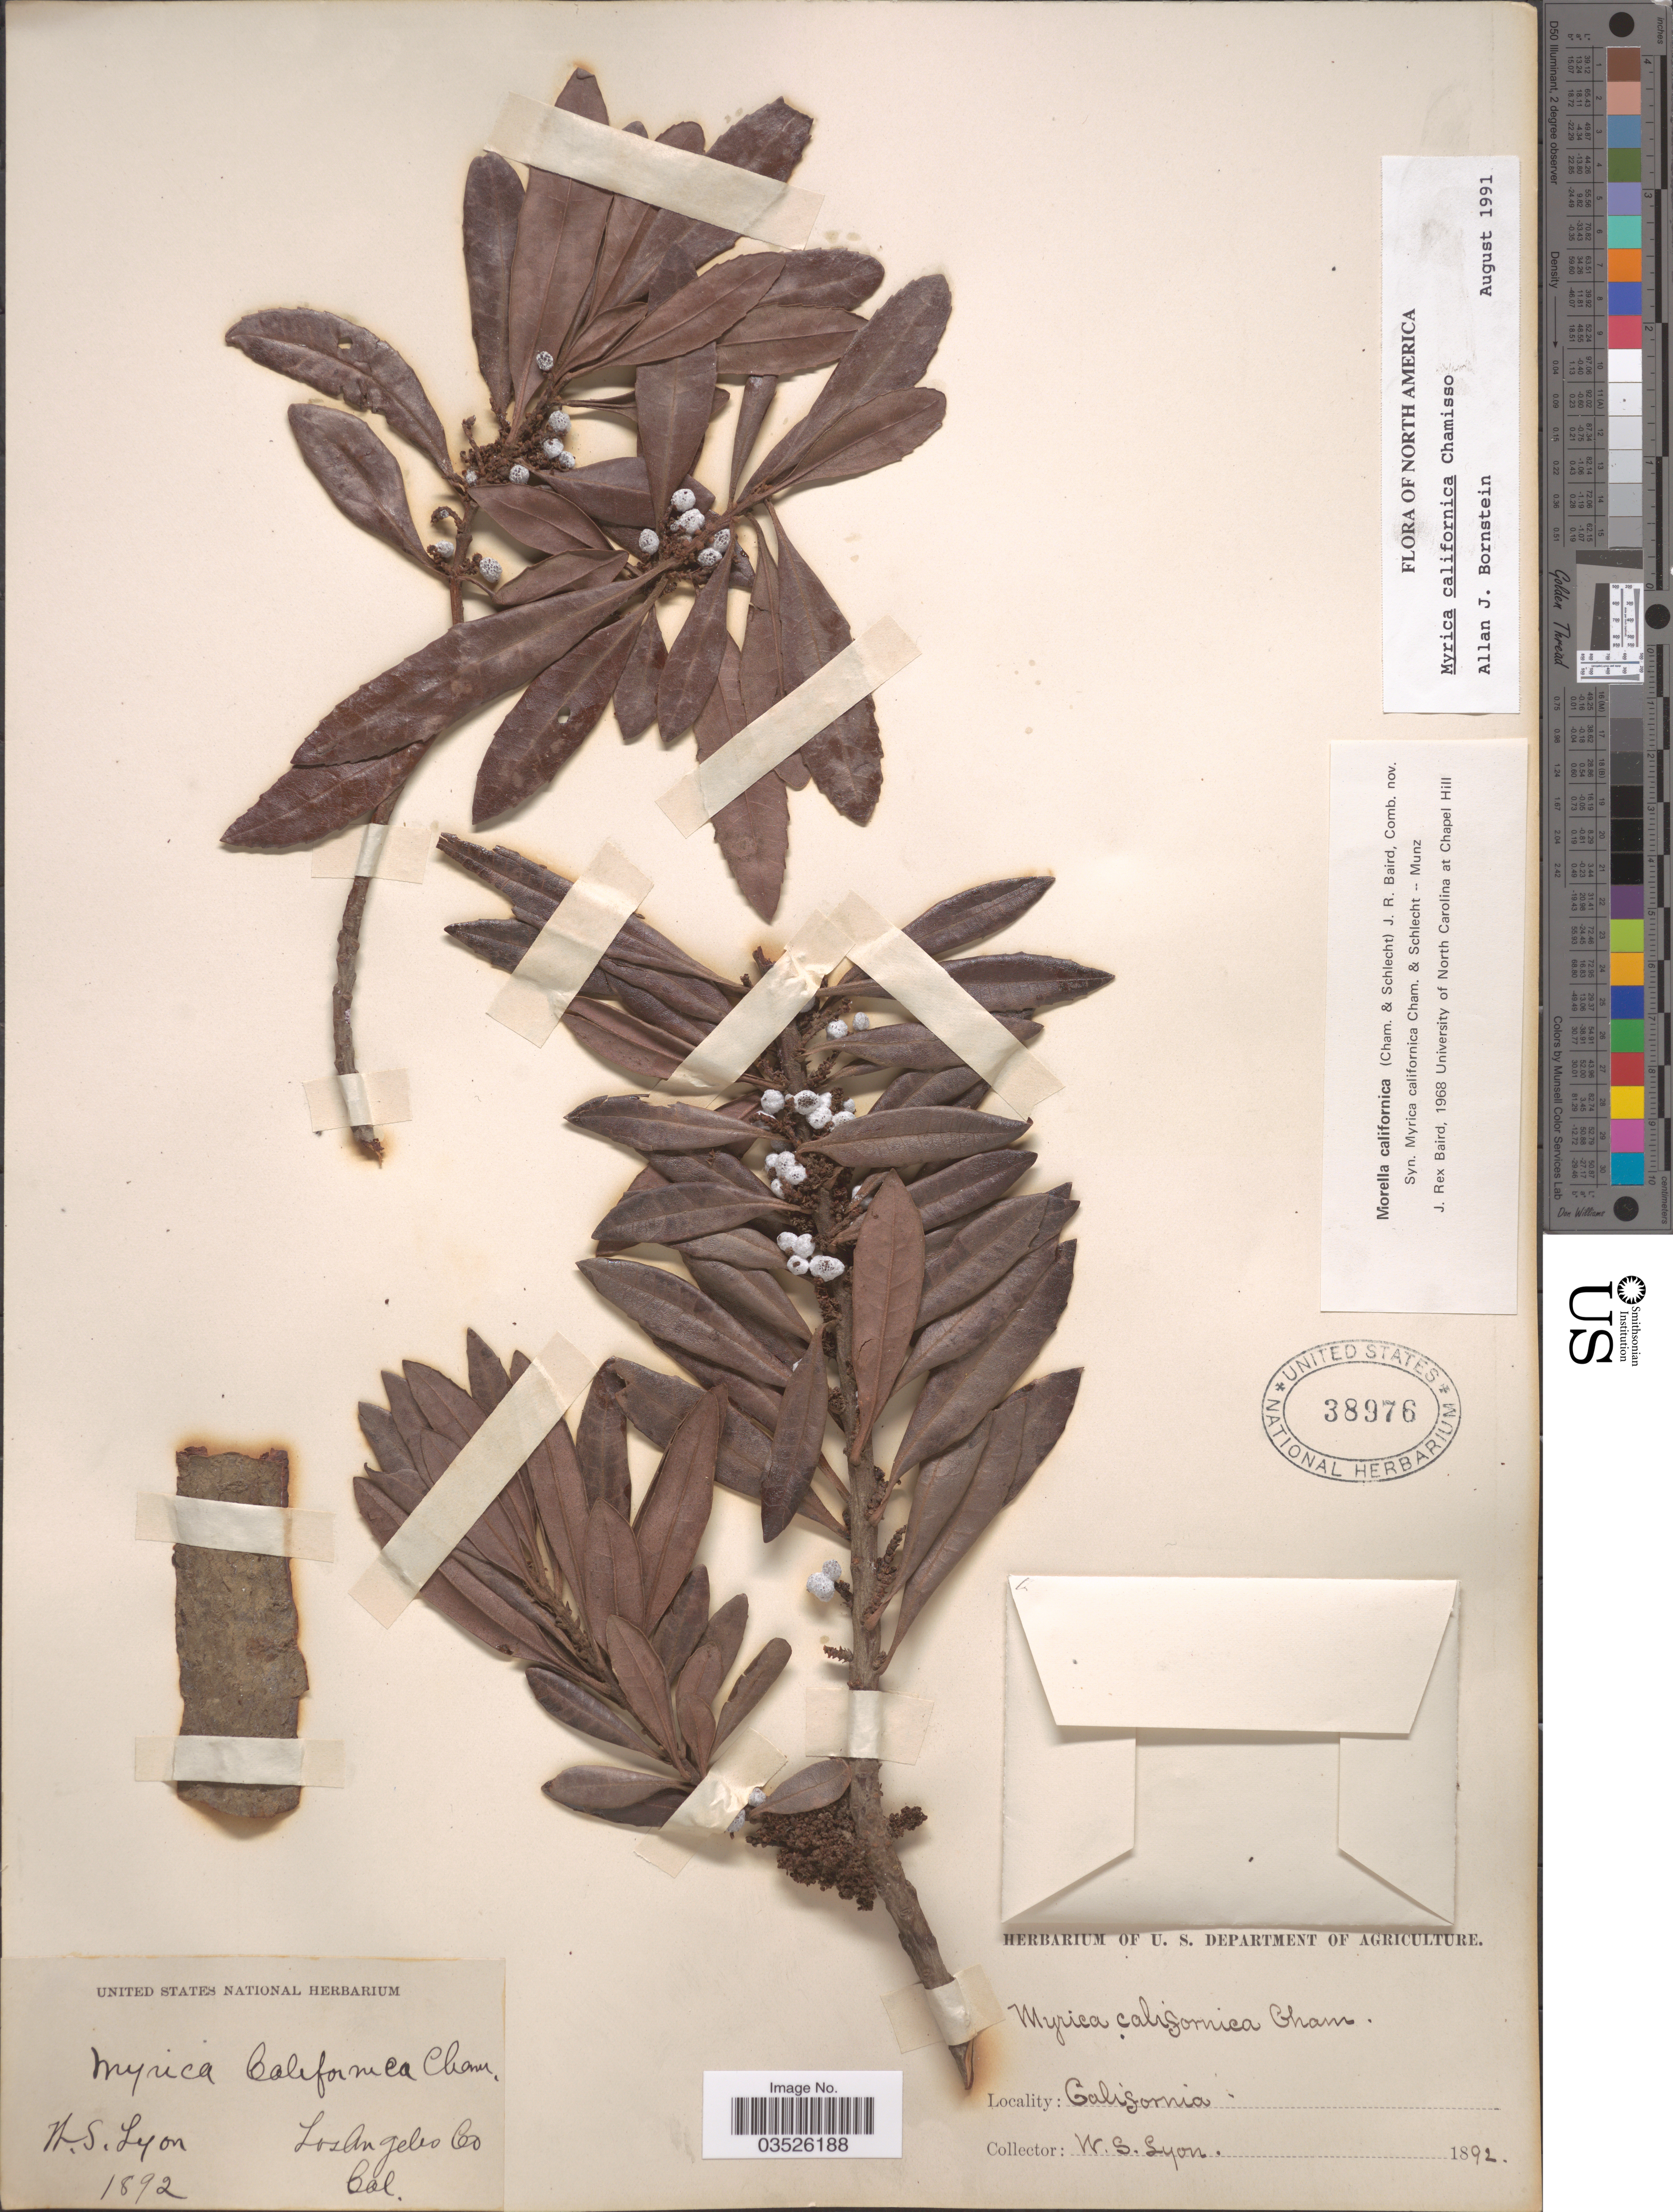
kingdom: Plantae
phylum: Tracheophyta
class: Magnoliopsida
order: Fagales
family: Myricaceae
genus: Morella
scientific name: Morella californica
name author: (Cham.) Wilbur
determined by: Strong, Mark T., (BOT), Smithsonian Institution - National Museum of Natural History (UNITED STATES)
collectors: W. Lyon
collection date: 1892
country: United States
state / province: California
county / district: Los Angeles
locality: Los Angeles Co.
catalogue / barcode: US 38976